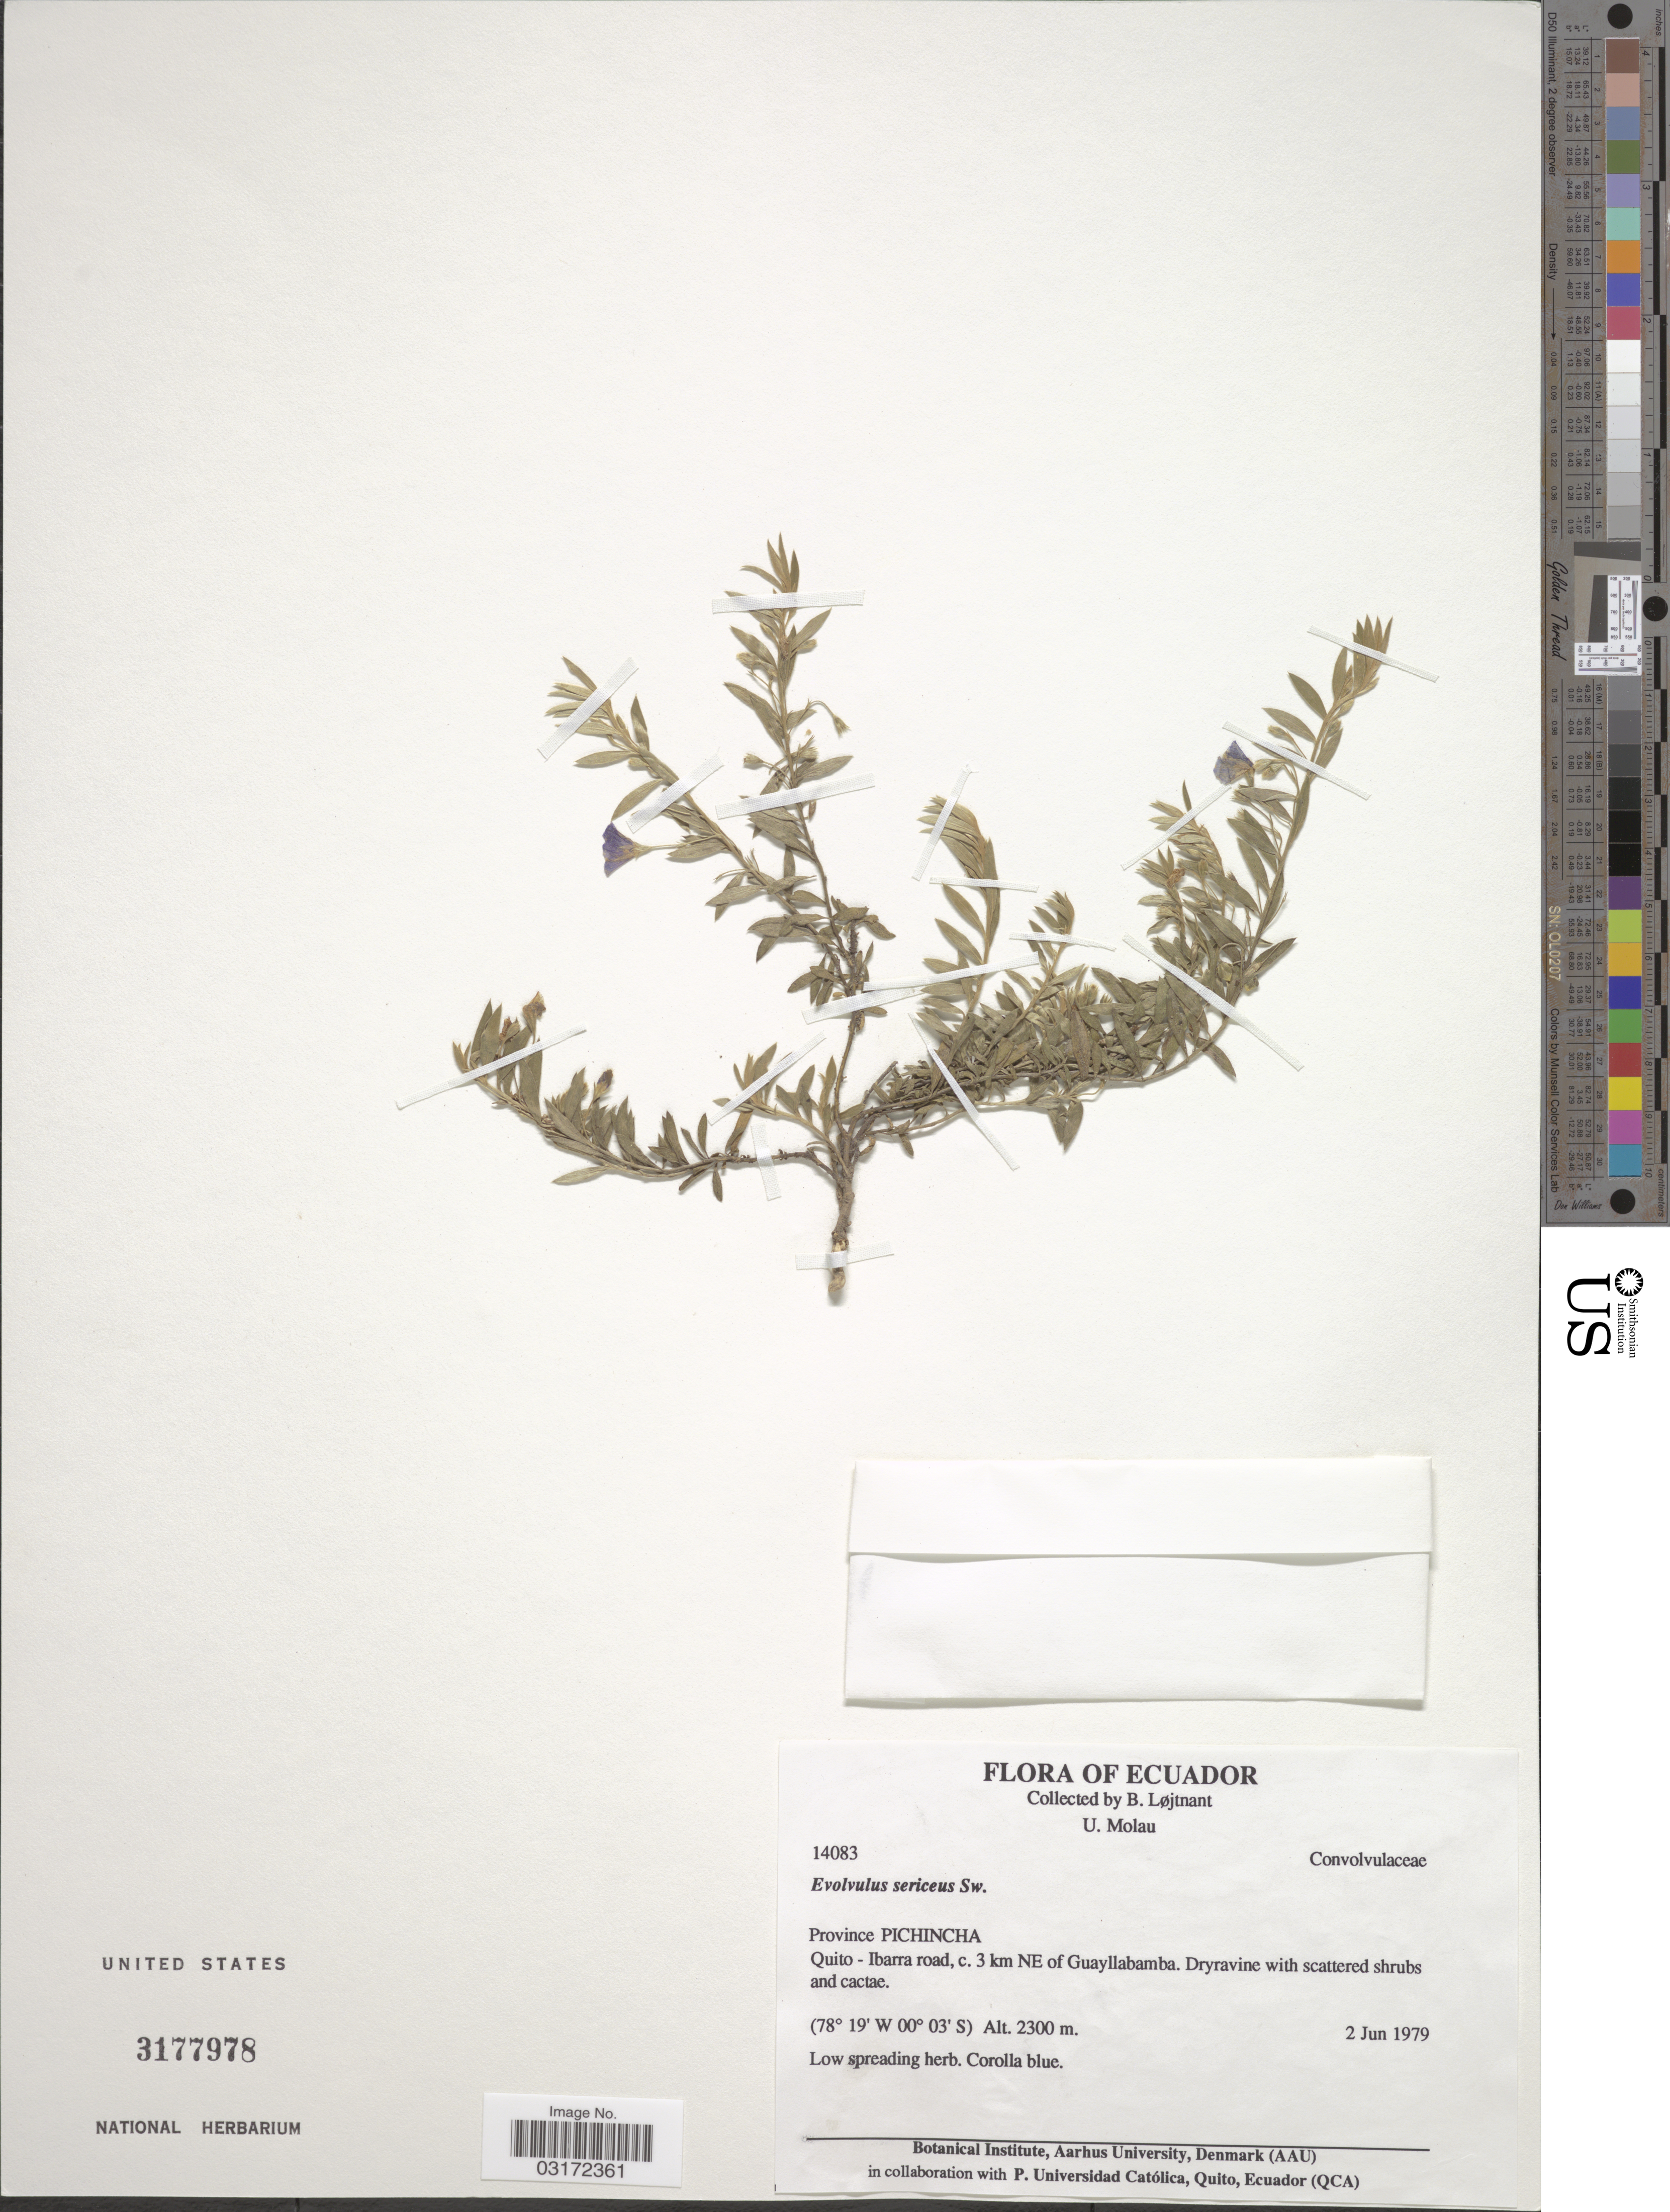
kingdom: Plantae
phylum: Tracheophyta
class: Magnoliopsida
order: Solanales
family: Convolvulaceae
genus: Evolvulus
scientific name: Evolvulus sericeus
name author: Sw.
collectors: B. Löjtnant & U. Molau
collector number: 14083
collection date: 1979-06-02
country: Ecuador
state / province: Pichincha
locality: Quito-Ibarra road, c. 3 km NE of Guayllabamba.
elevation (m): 2300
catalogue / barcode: US 3177978